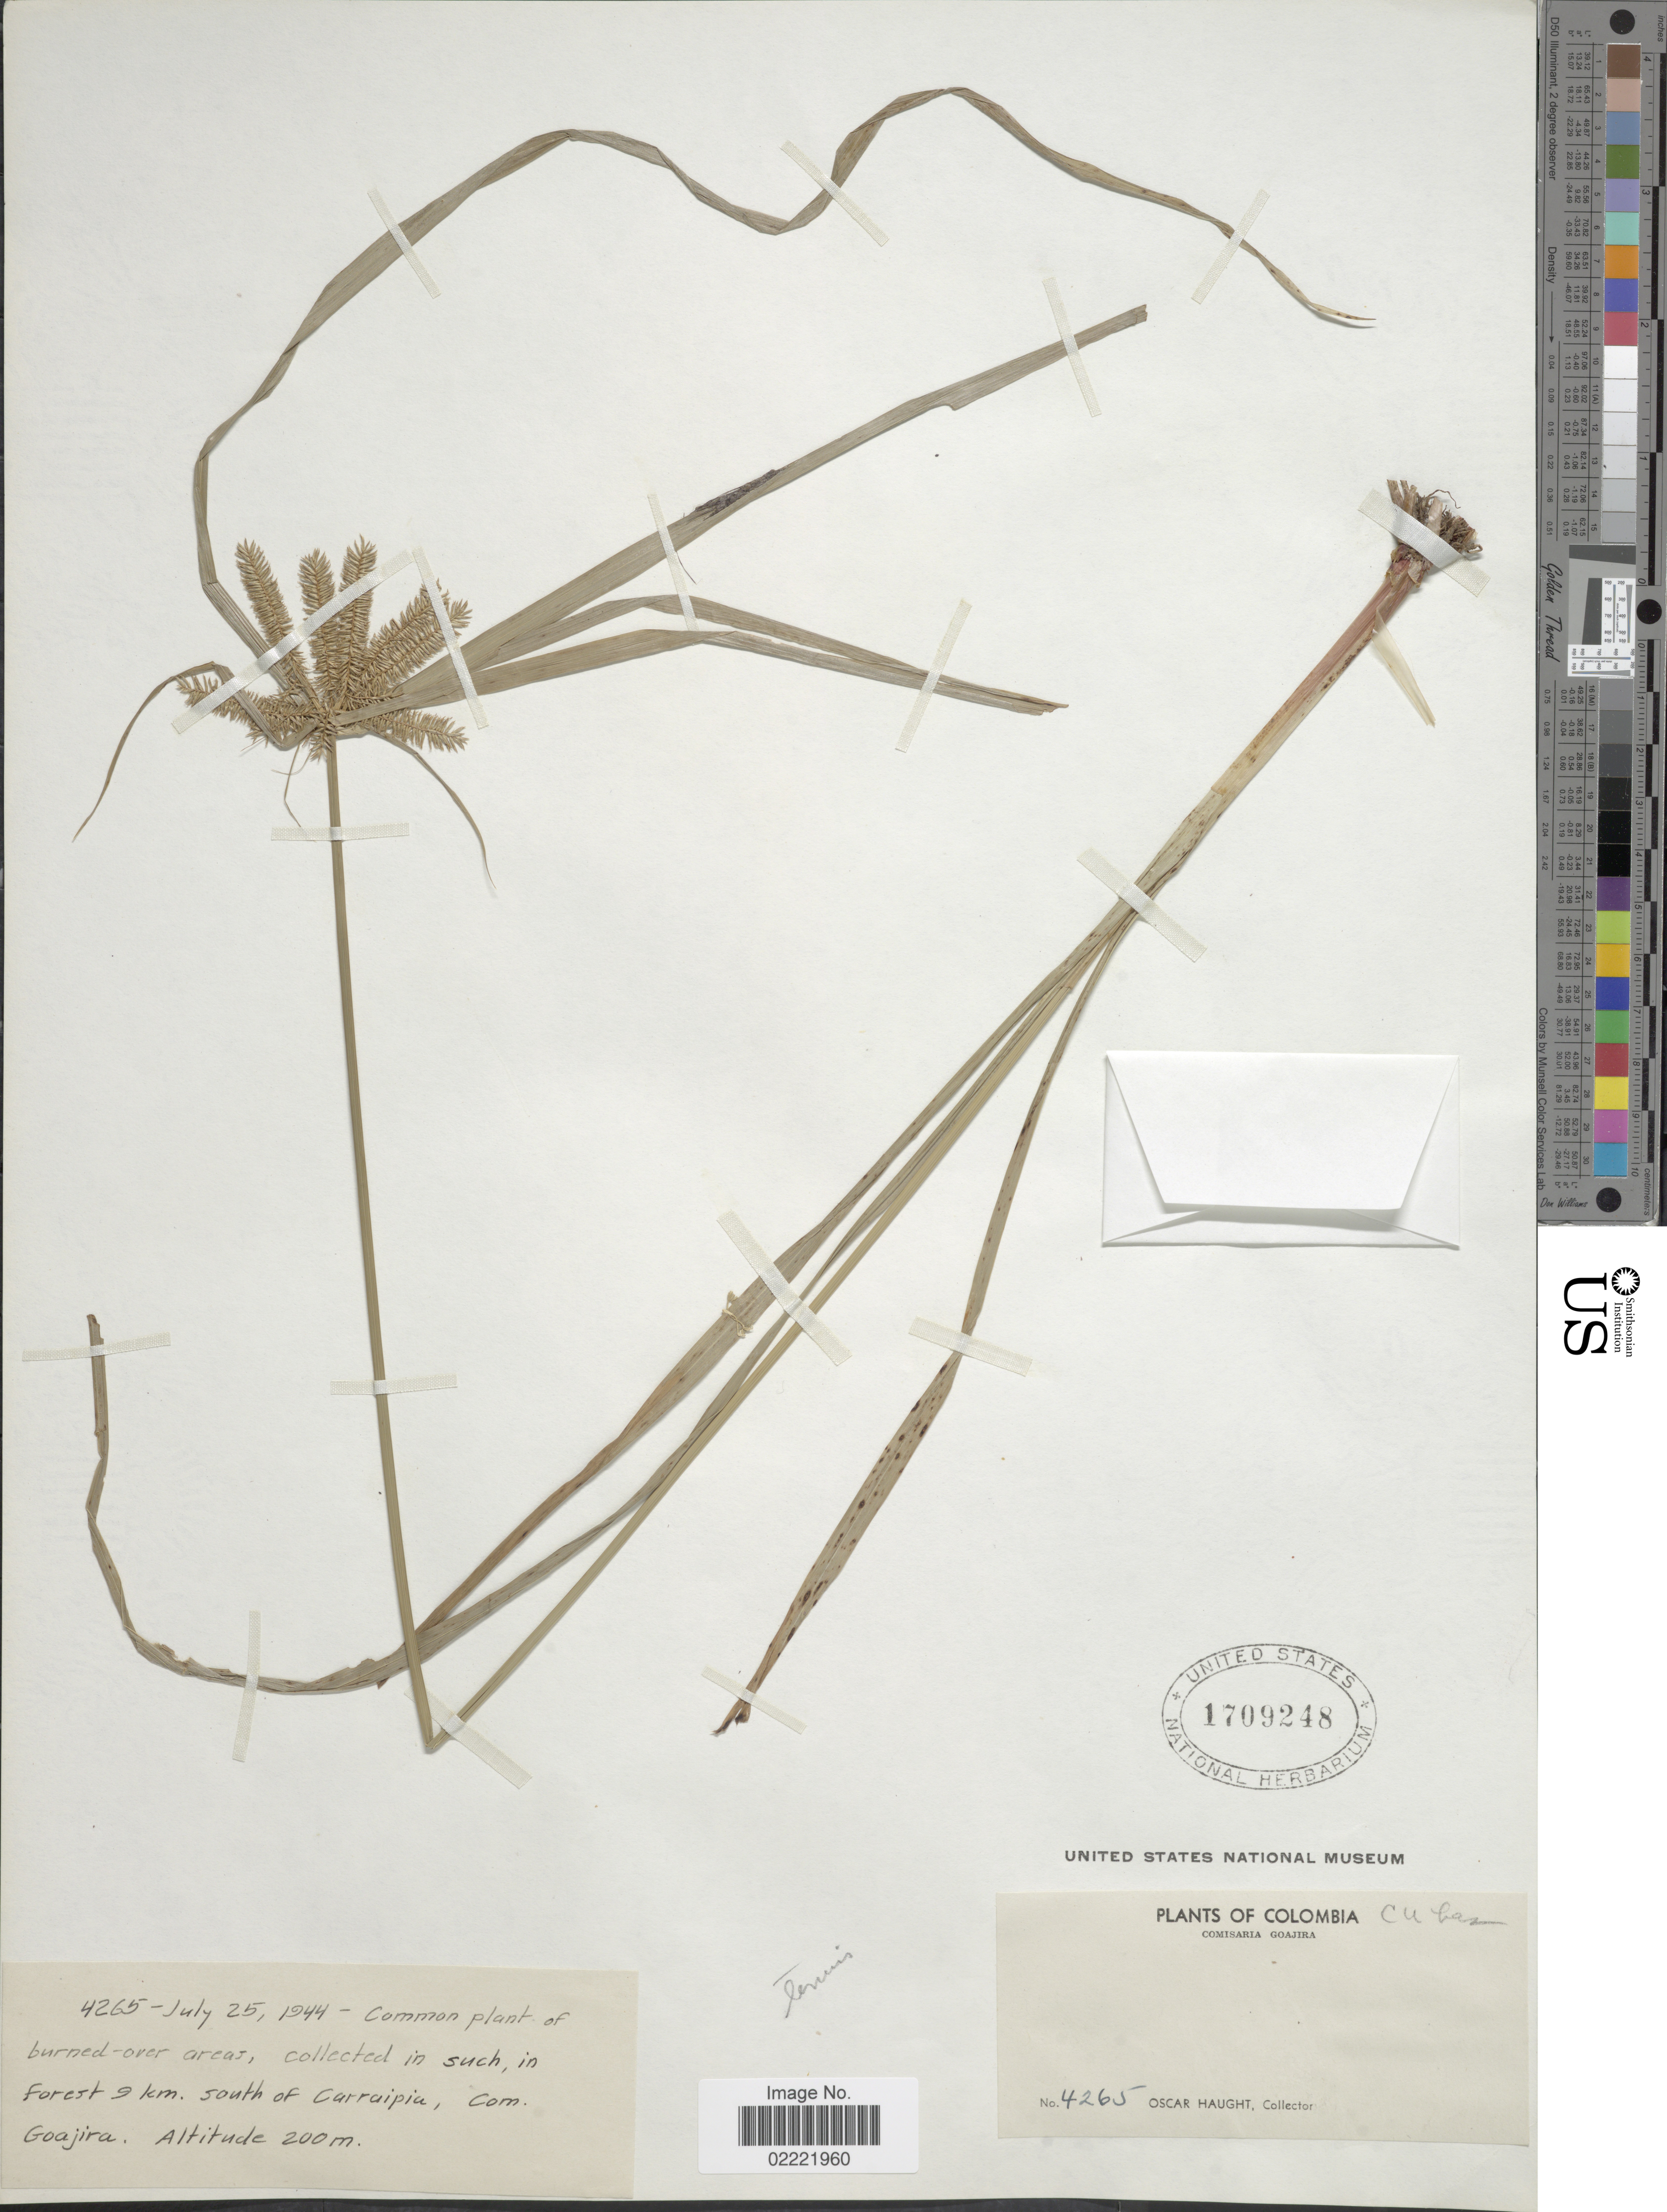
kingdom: Plantae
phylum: Tracheophyta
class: Liliopsida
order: Poales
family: Cyperaceae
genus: Cyperus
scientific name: Cyperus hermaphroditus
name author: (Jacq.) Standl.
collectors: O. Haught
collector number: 4265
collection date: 1944-07-25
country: Colombia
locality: In forest 9 km. south of Carraipia, comisaria Goajira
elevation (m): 200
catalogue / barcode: US 1709248